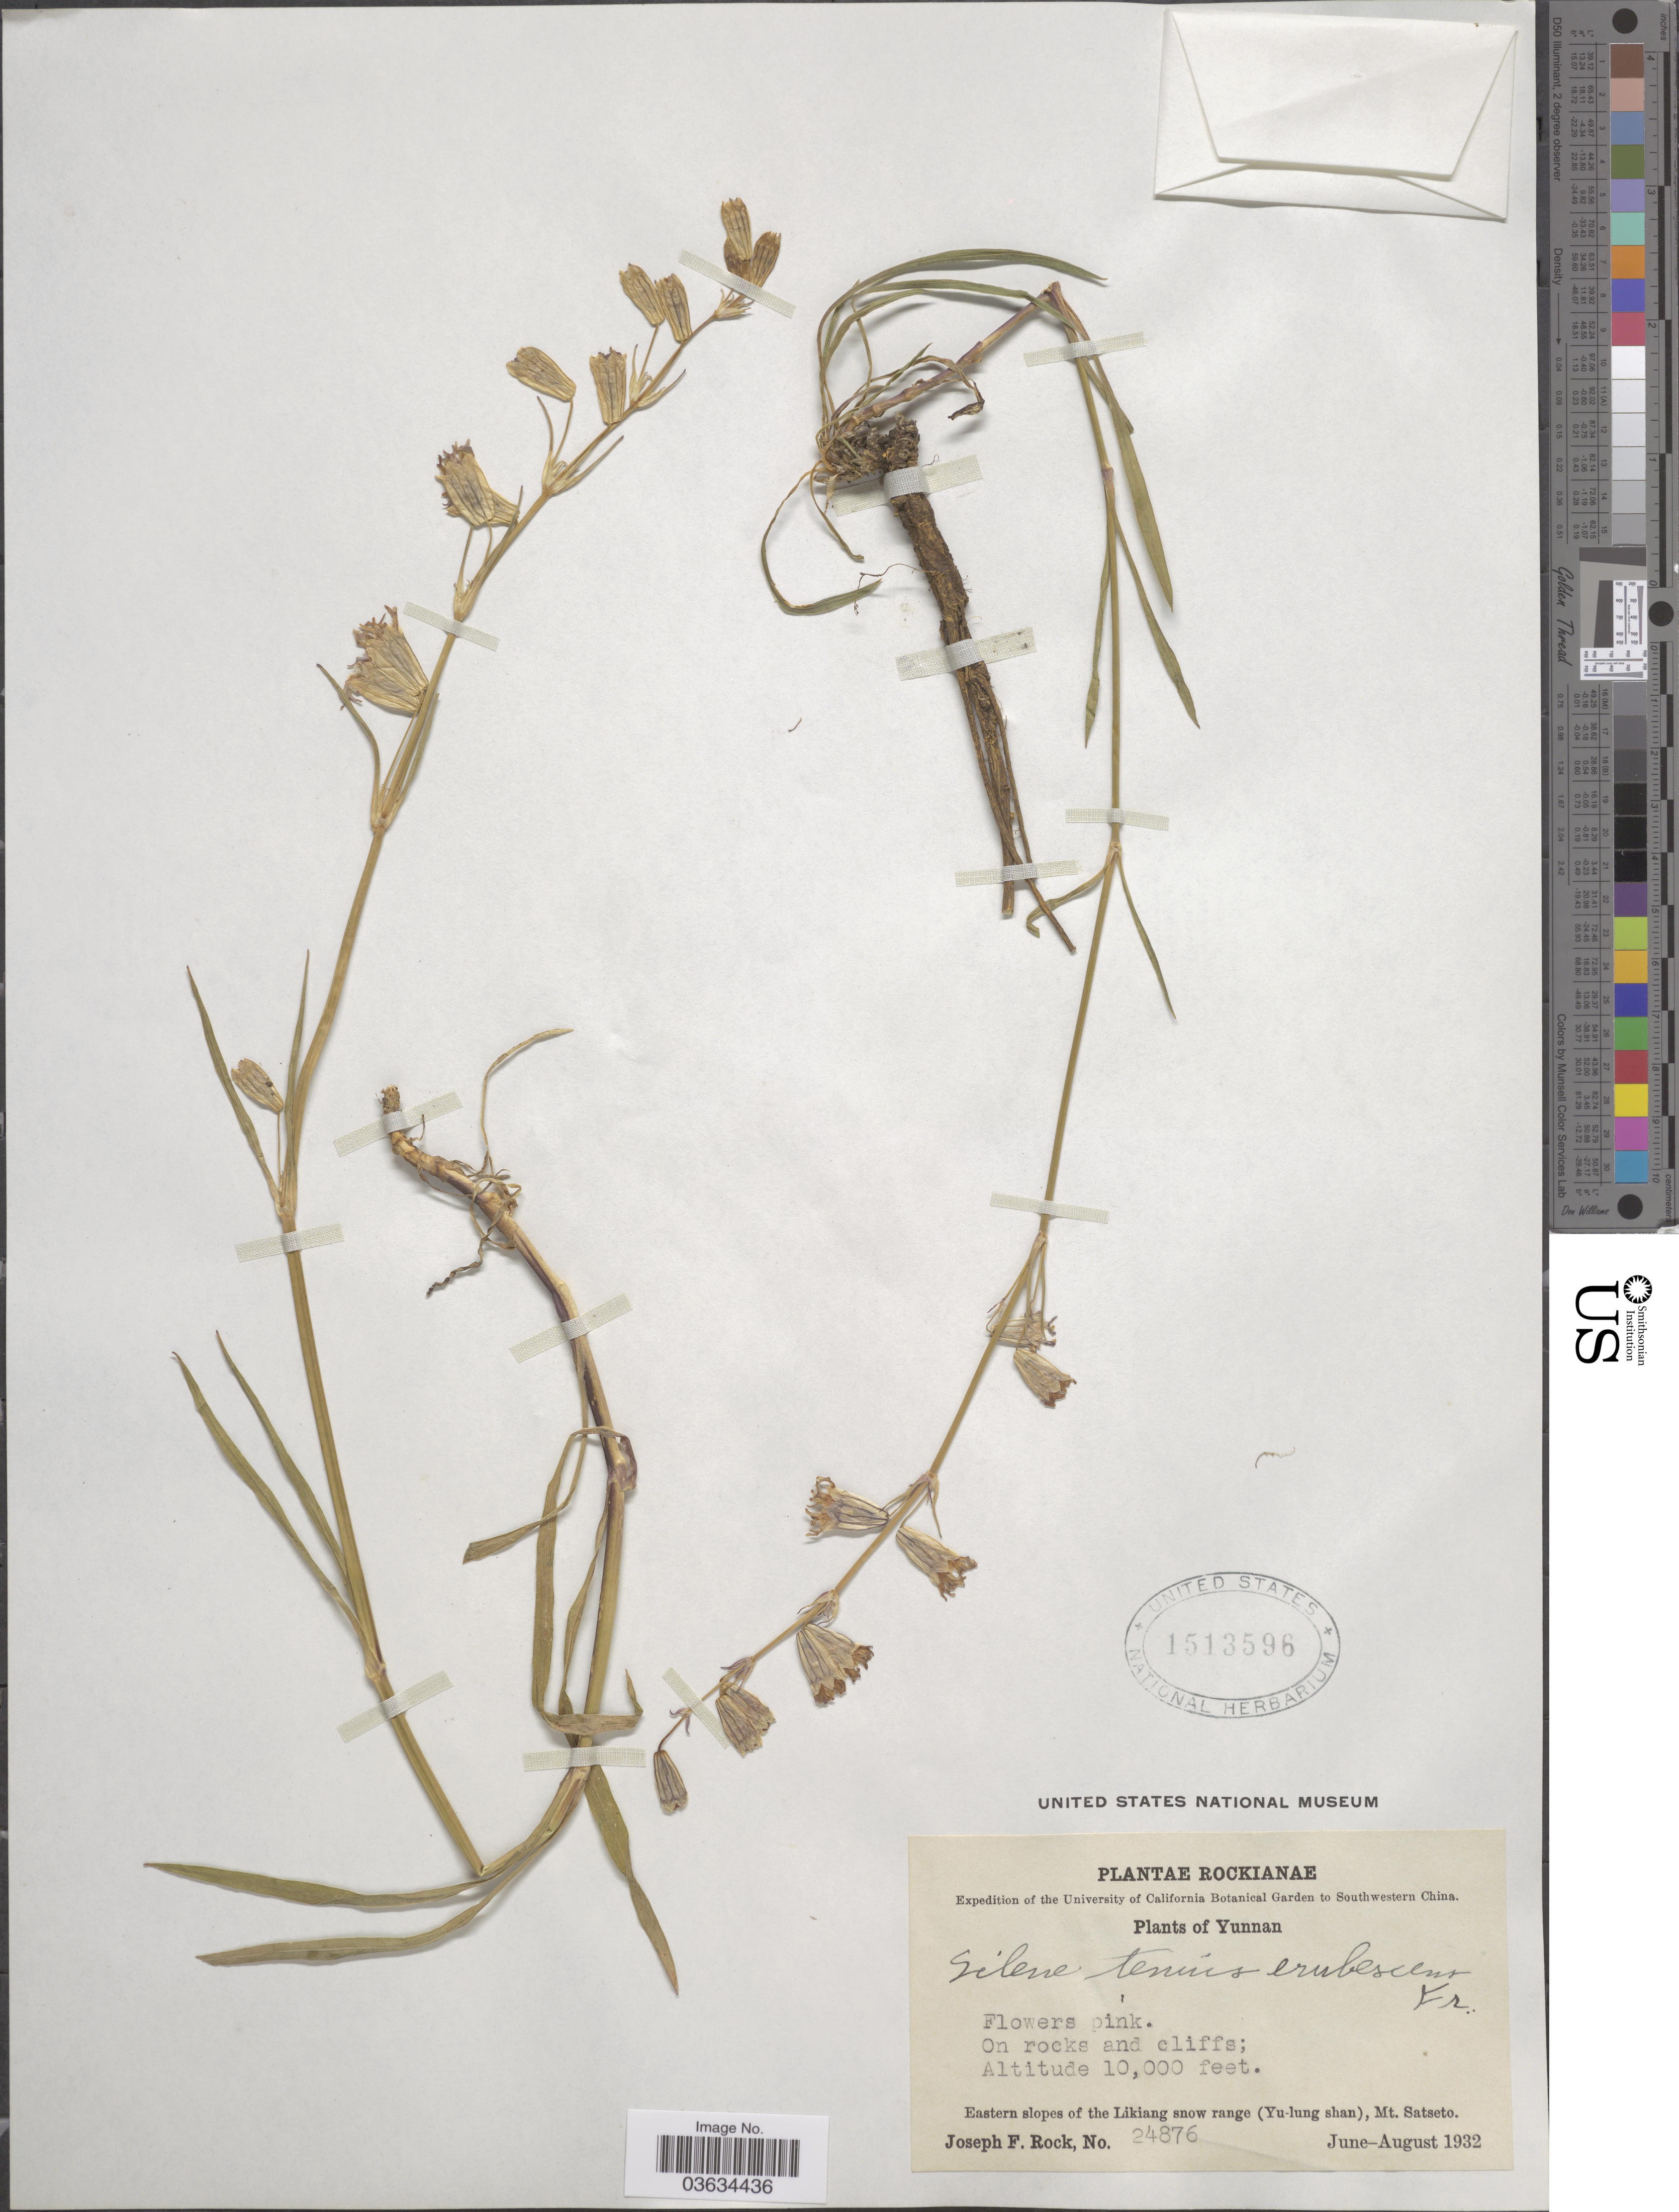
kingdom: Plantae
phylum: Tracheophyta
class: Magnoliopsida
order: Caryophyllales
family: Caryophyllaceae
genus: Silene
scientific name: Silene tenuis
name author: Willd.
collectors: J. F. Rock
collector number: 24876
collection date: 1932-06/1932-08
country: China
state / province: Yunnan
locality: Southwestern China. Eastern slopes of the Likiang snow range (Yu-lung shan), Mt. Satseto.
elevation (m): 3048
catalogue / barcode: US 1513596